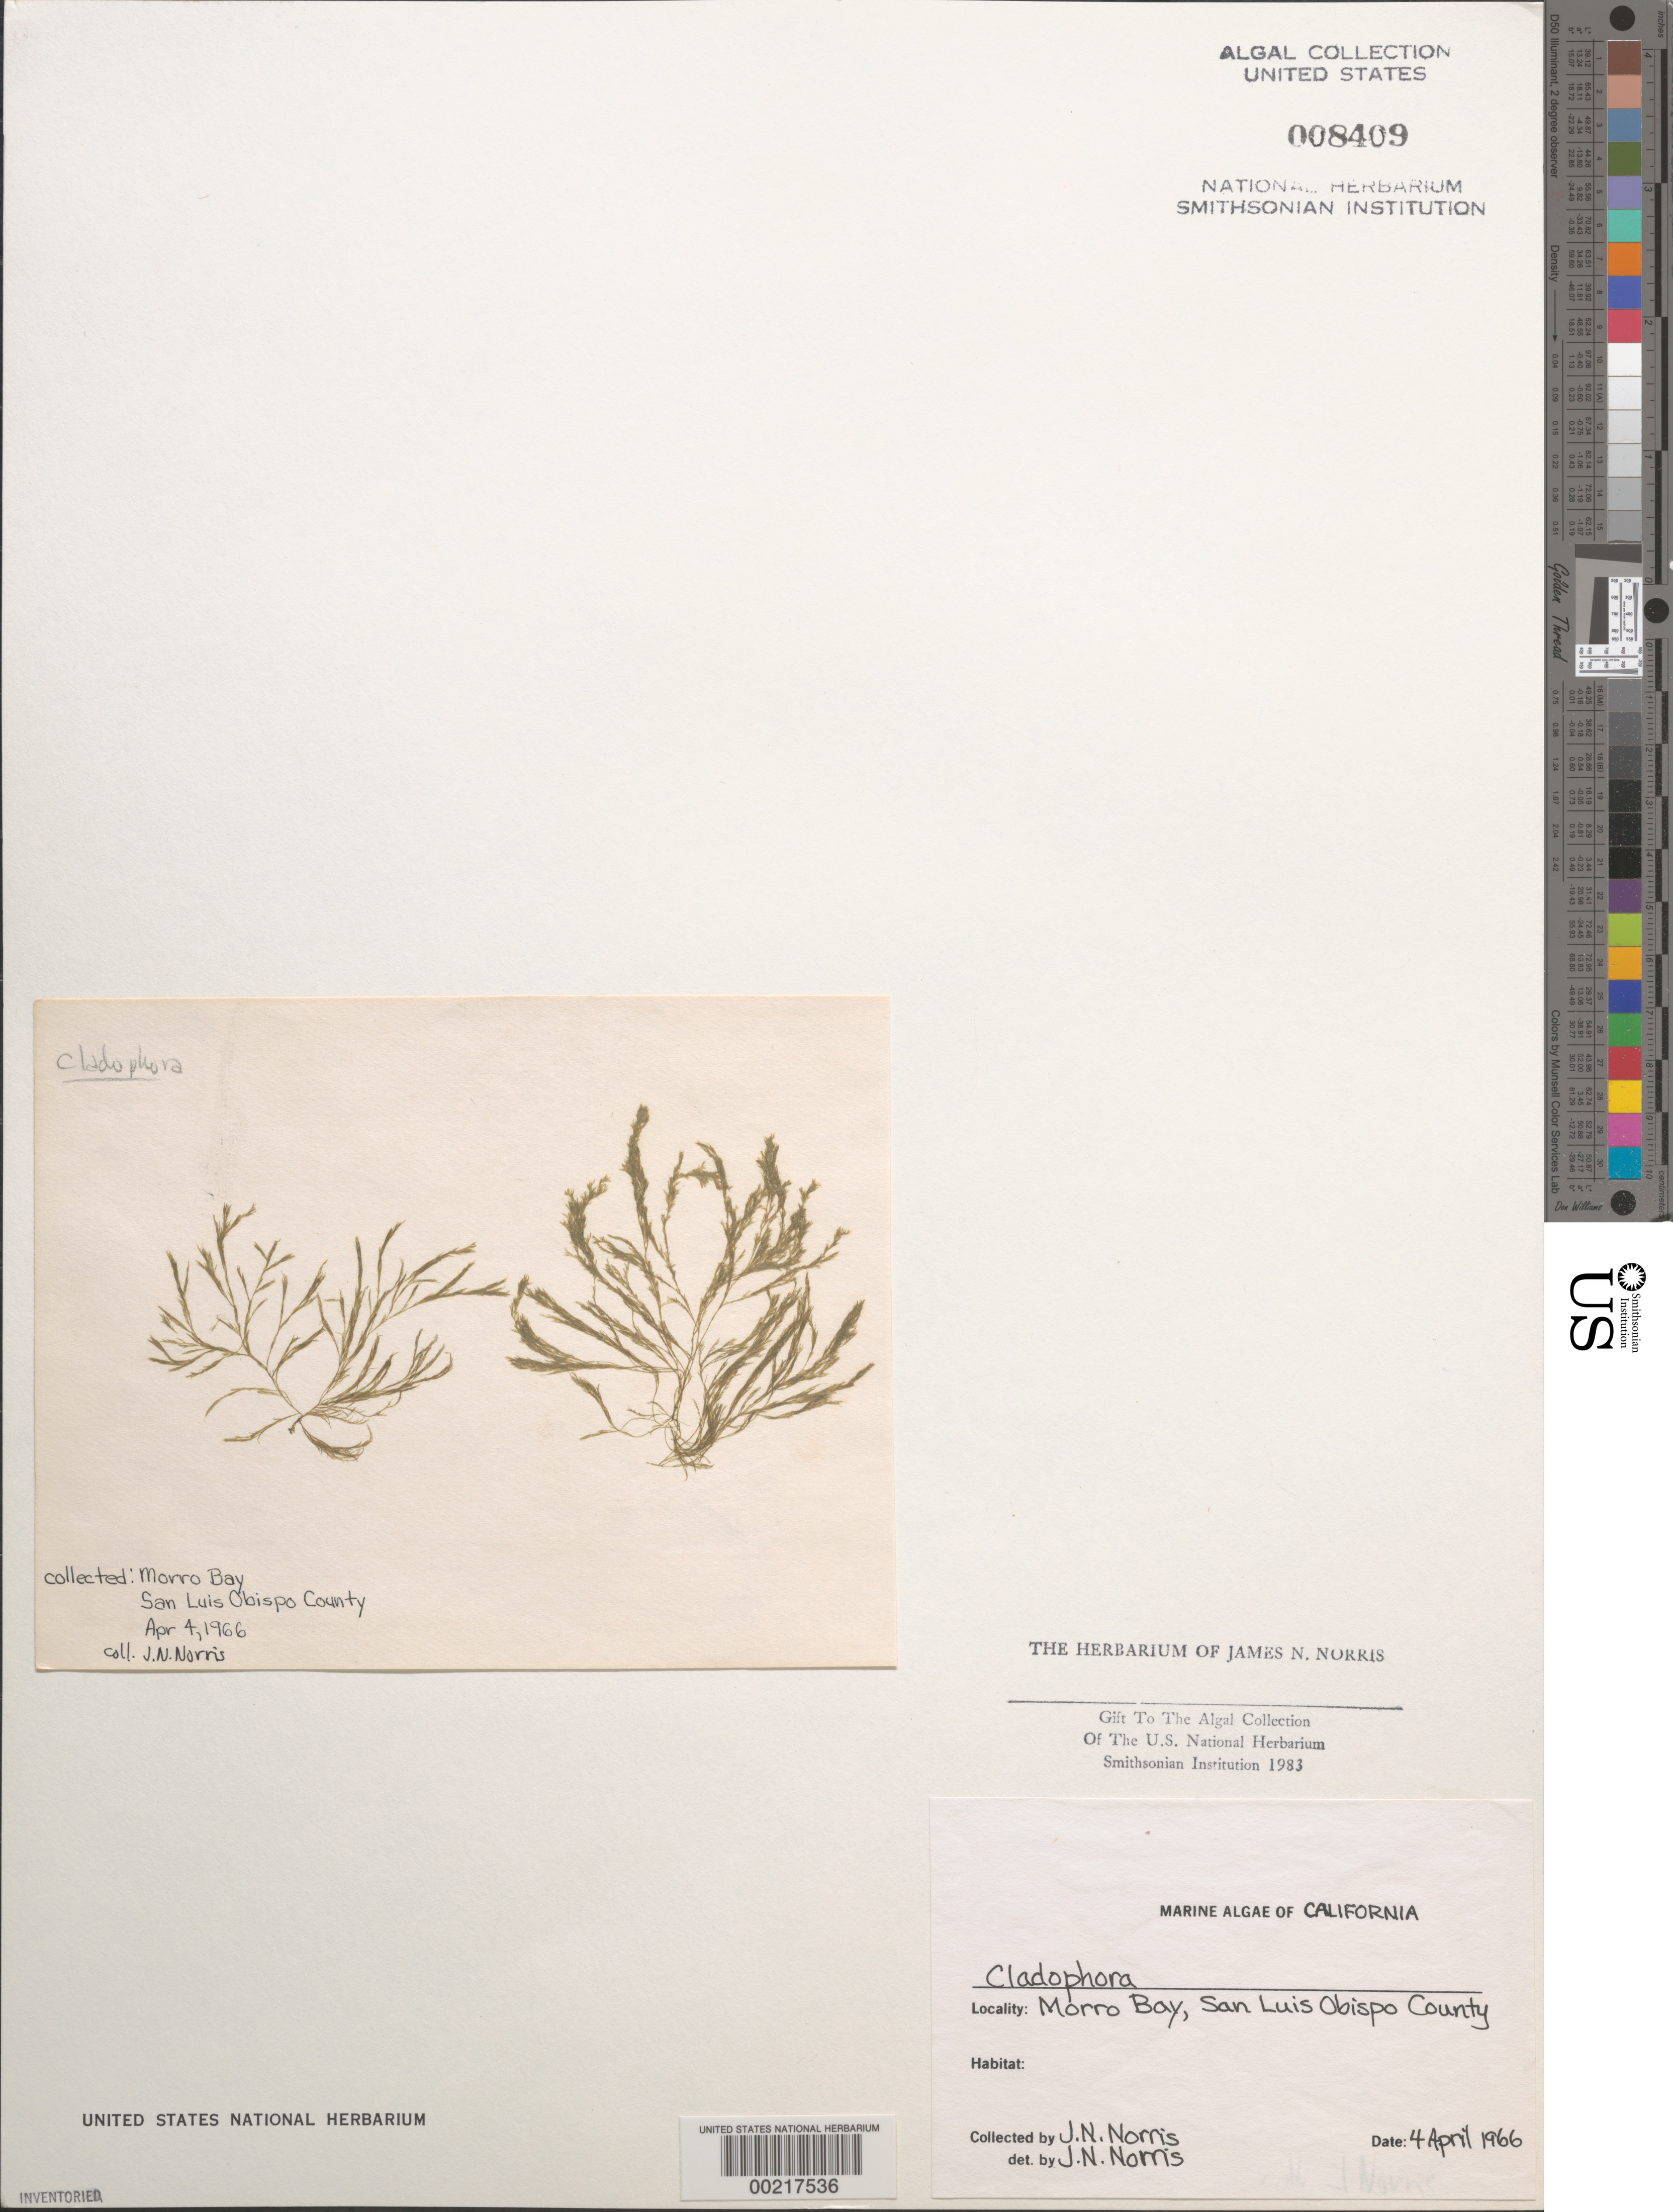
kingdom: Plantae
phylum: Chlorophyta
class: Ulvophyceae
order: Cladophorales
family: Cladophoraceae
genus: Cladophora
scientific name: Cladophora sp.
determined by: Norris, James N.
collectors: J. N. Norris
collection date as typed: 04 Apr 1966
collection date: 1966-04-04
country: United States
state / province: California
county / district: San Luis Obispo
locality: Morro Bay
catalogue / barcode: US 8409